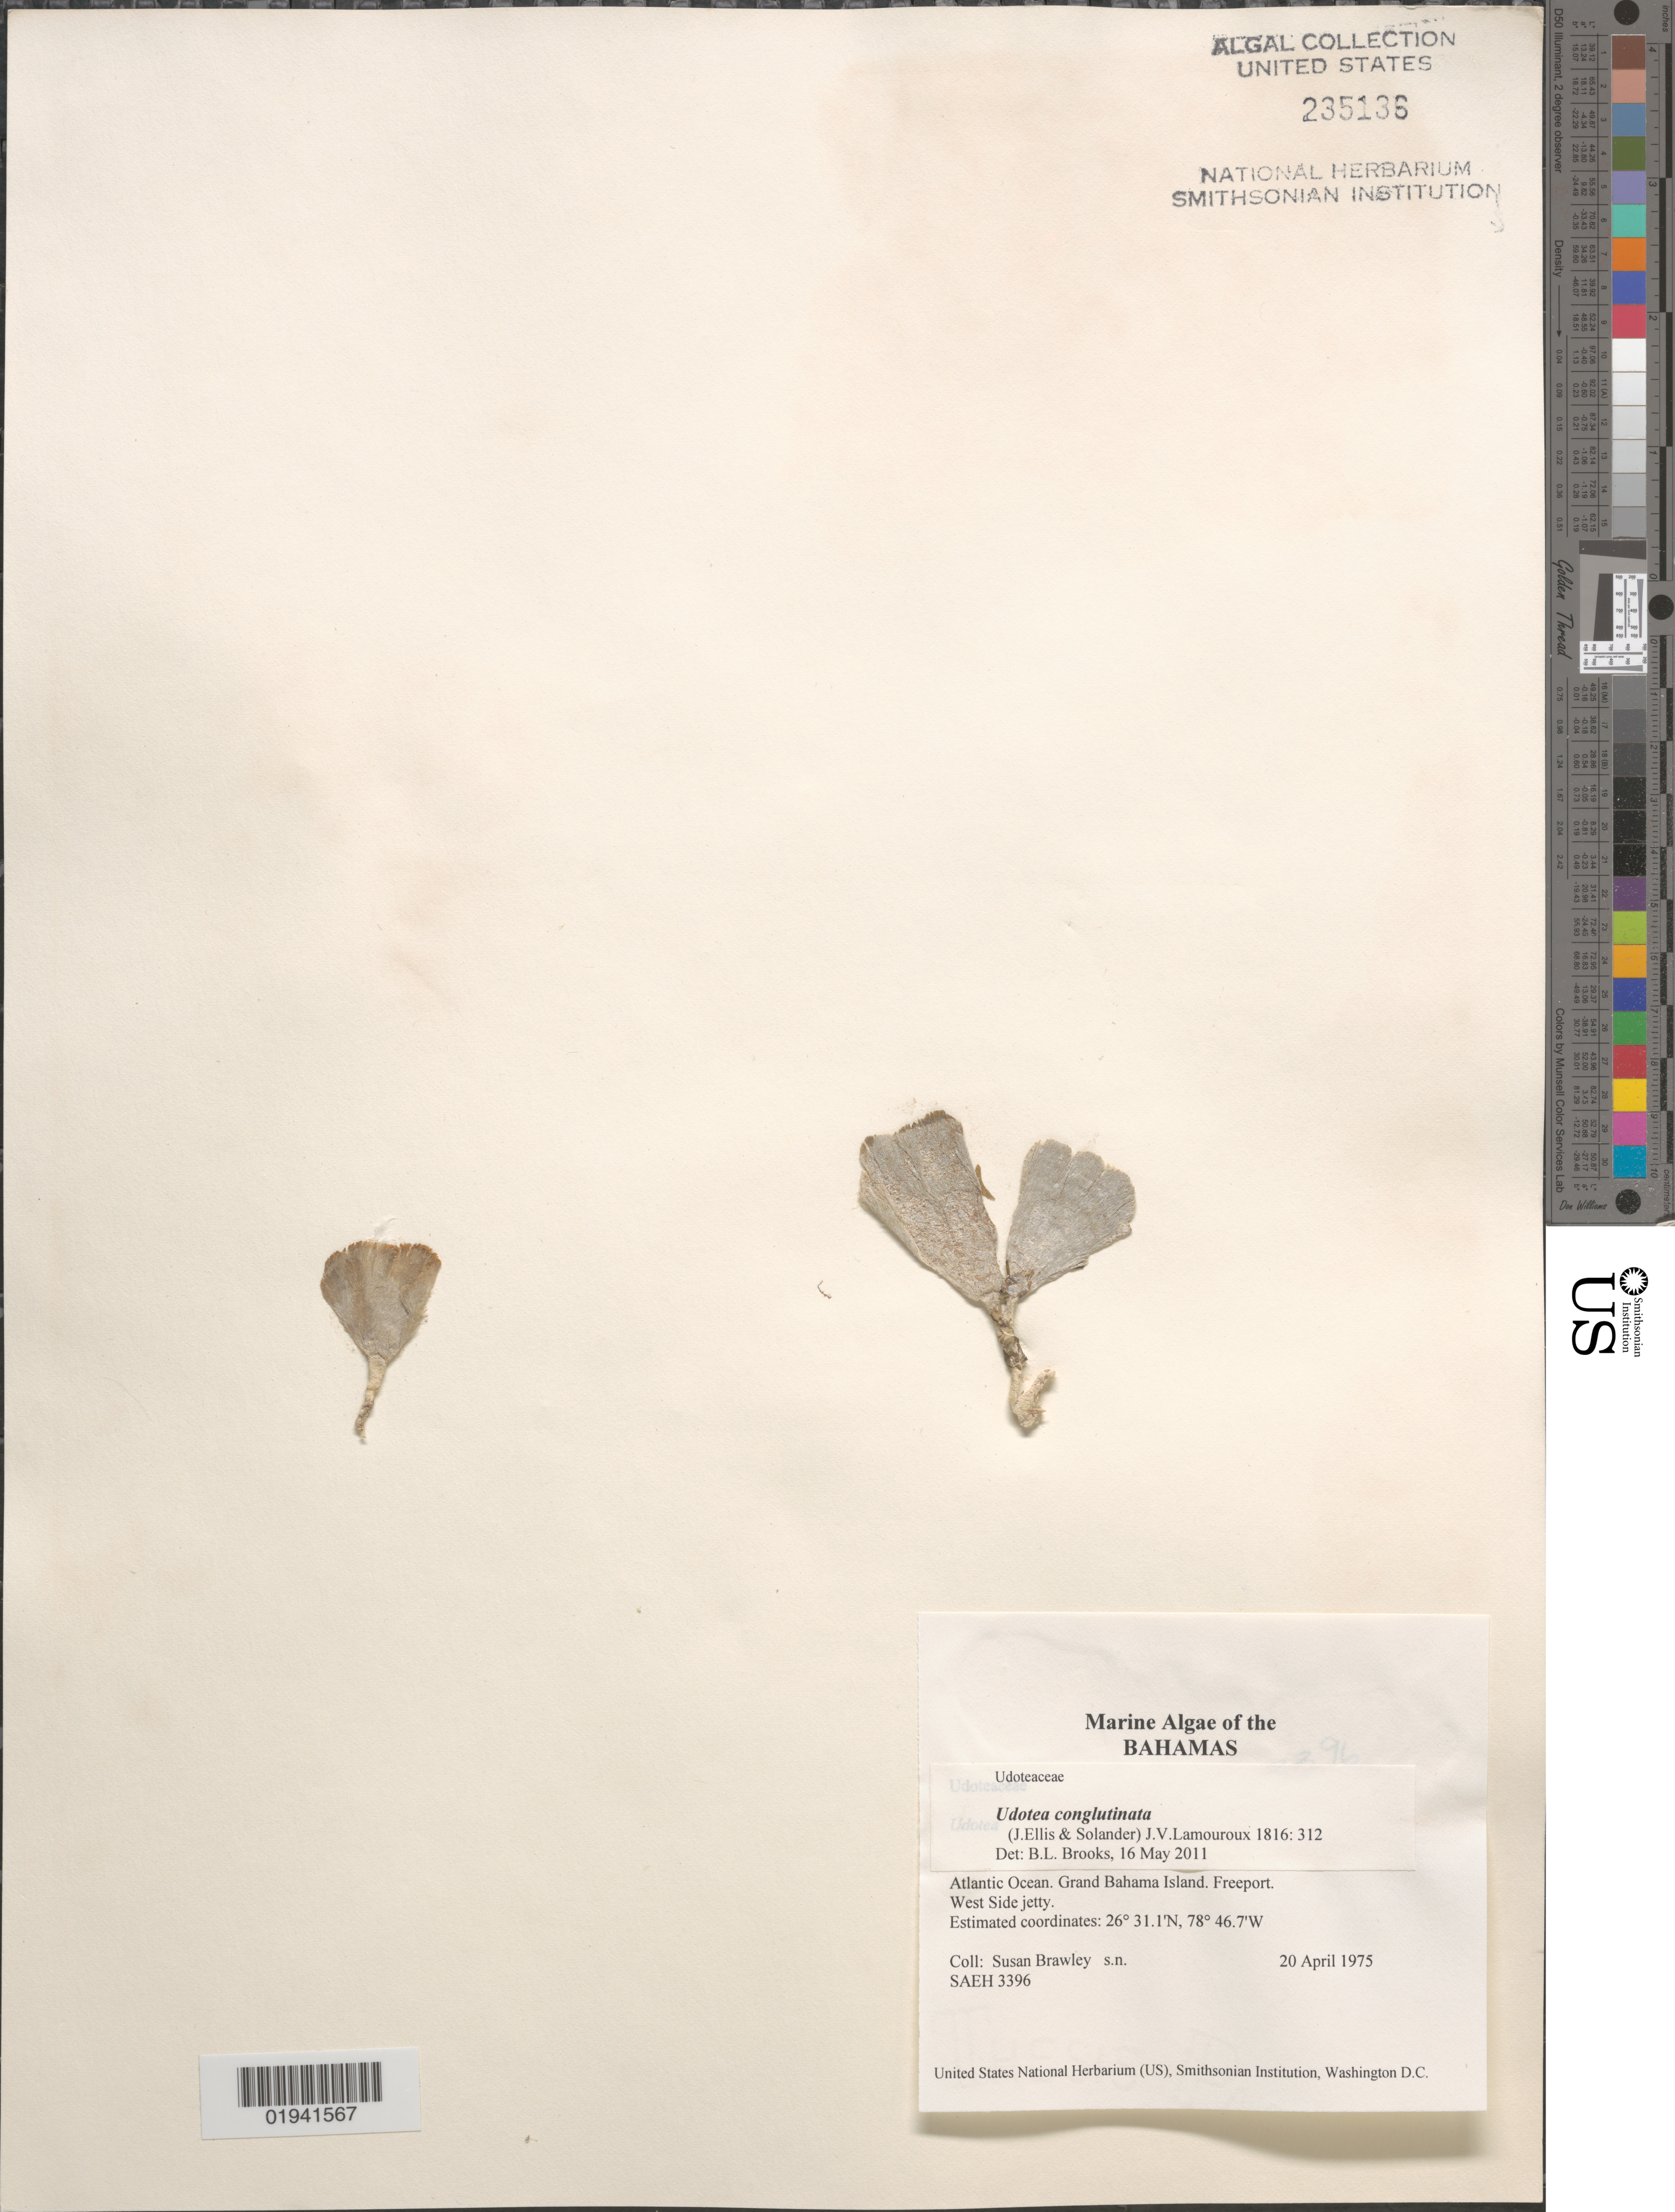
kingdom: Plantae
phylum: Chlorophyta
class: Ulvophyceae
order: Bryopsidales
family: Udoteaceae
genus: Udotea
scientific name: Udotea conglutinata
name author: (Ellis & Sol.) J.V.Lamouroux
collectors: S. Brawley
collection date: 1975-04-20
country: Bahamas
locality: Atlantic Ocean. Grand Bahama Island. Freeport. West Side jetty.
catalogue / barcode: US 235136